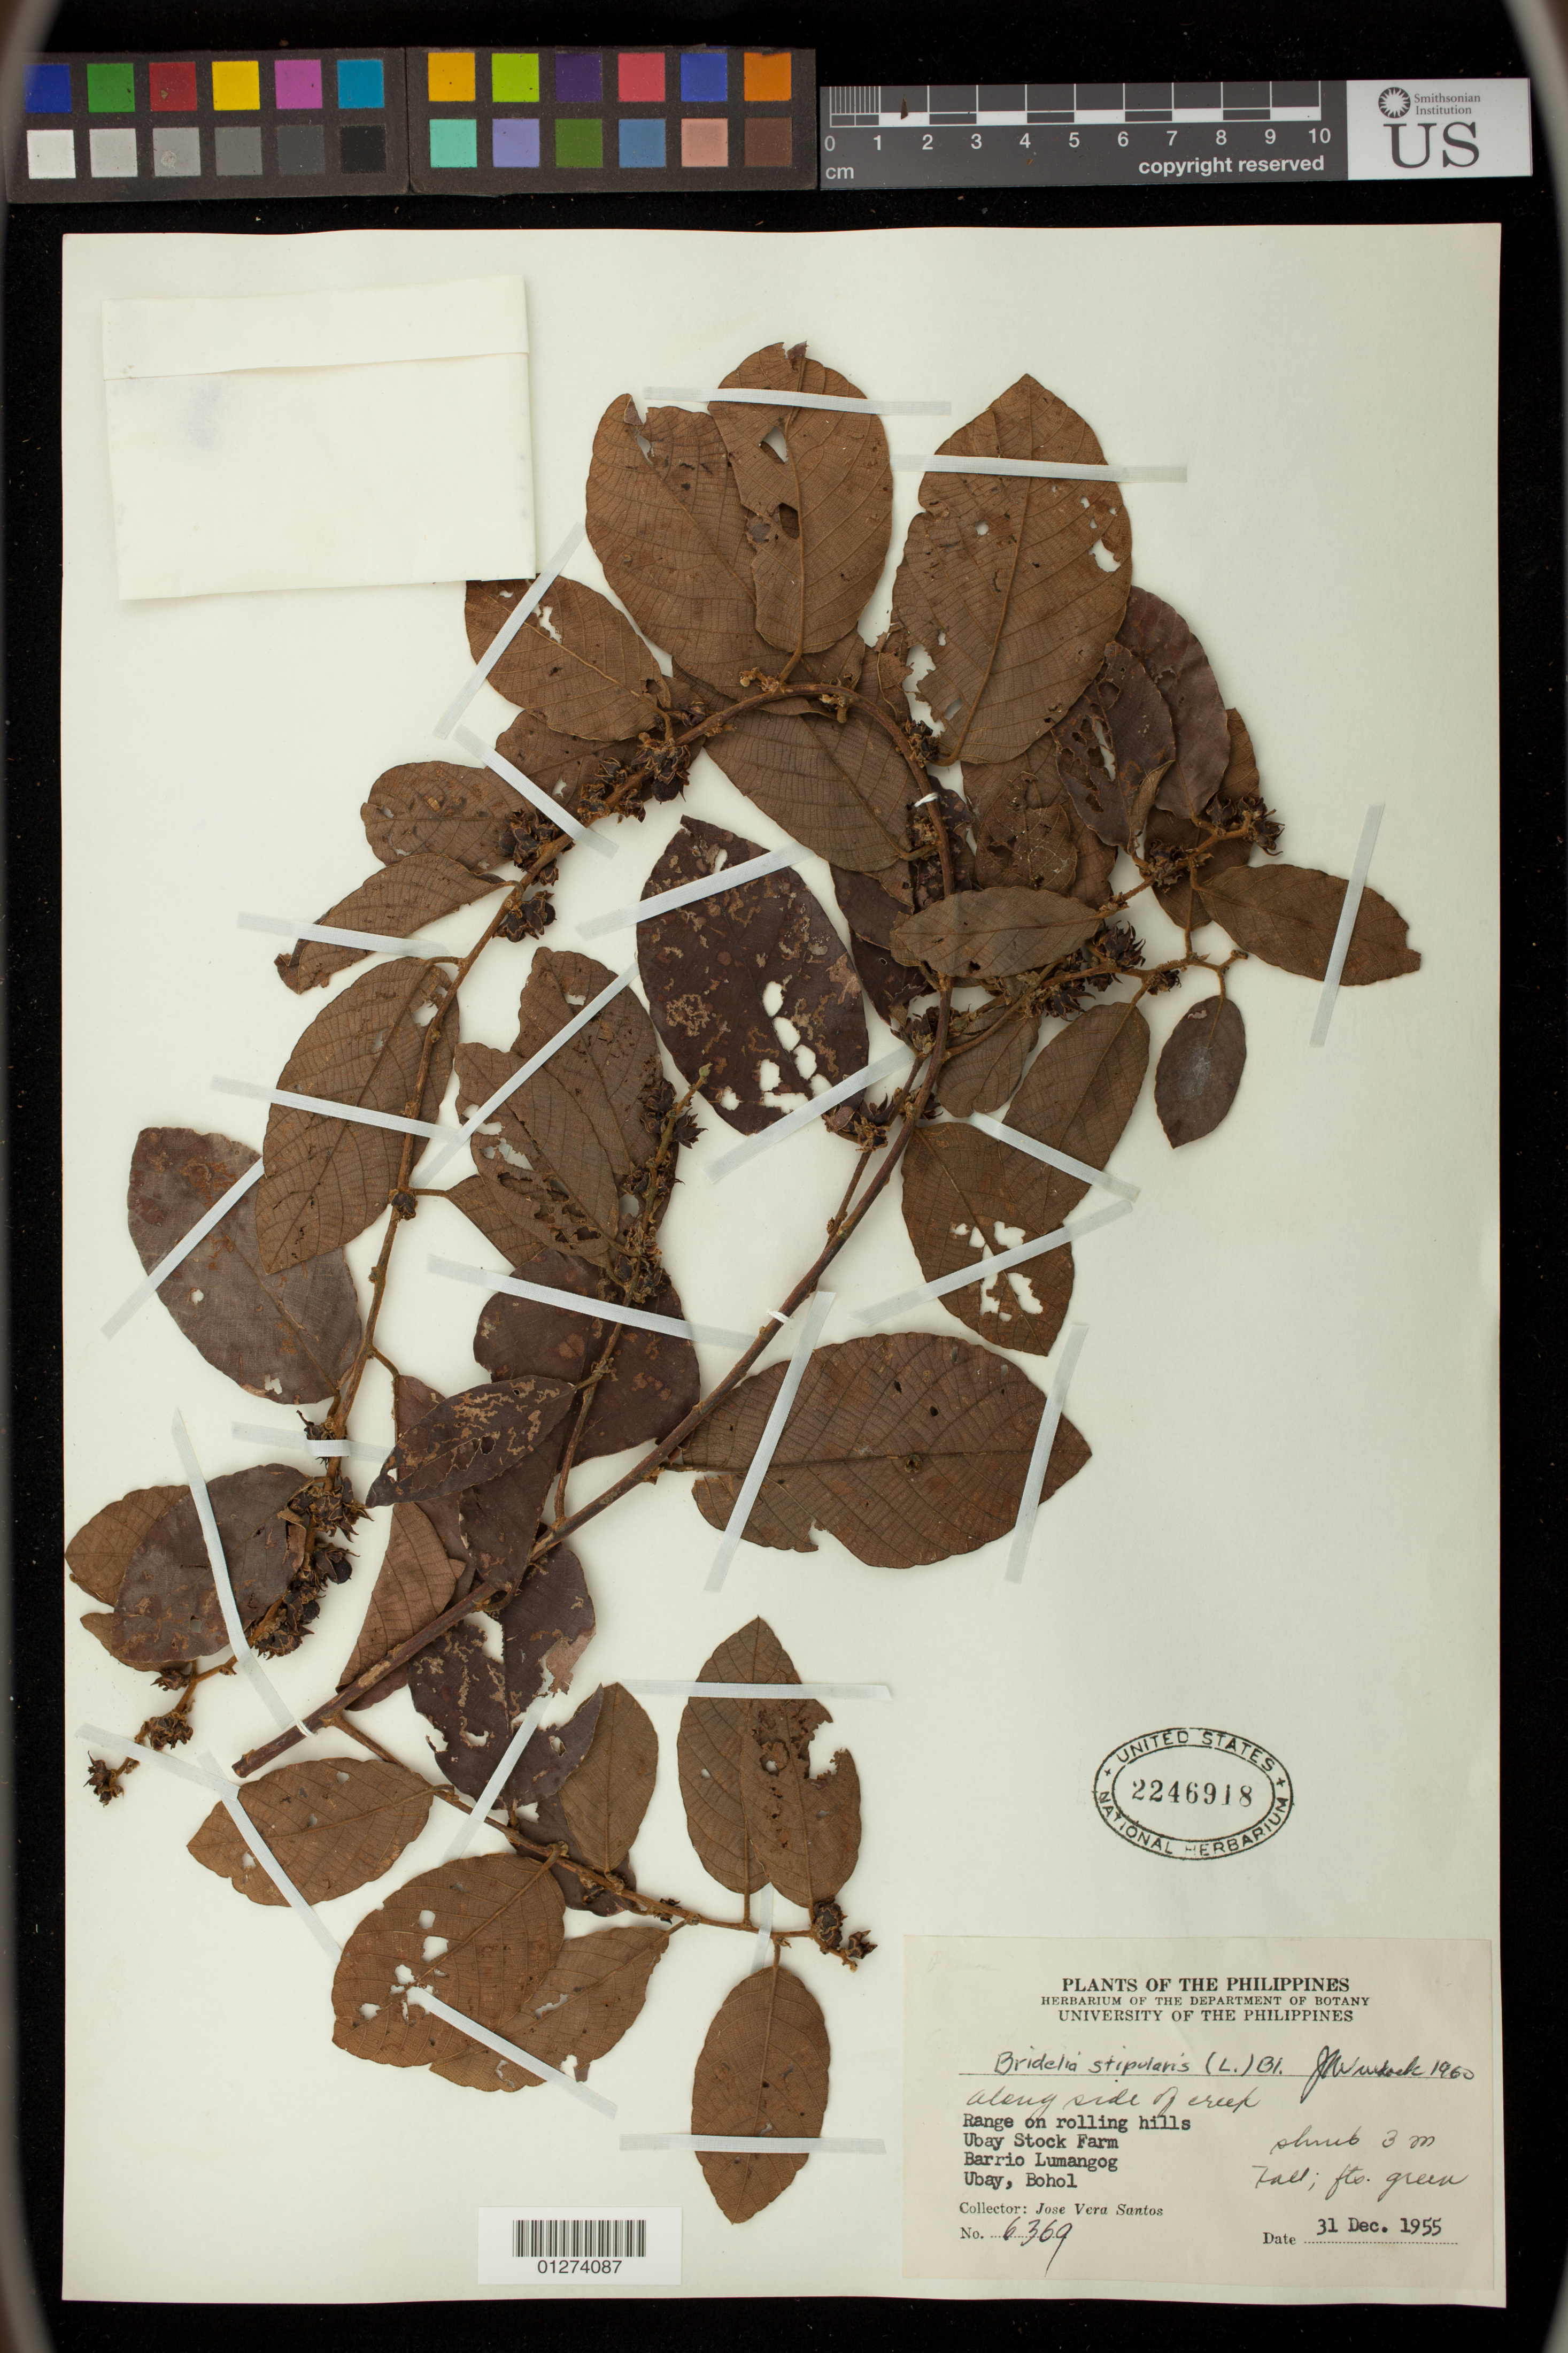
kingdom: Plantae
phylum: Tracheophyta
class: Magnoliopsida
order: Malpighiales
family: Phyllanthaceae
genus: Bridelia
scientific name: Bridelia stipularis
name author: (L.) Blume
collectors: J. V. Santos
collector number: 6369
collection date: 1955-12-31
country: Philippines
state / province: Central Visayas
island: Bohol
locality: Ubay Stock Farm. Barrio Lumangog. Ubay, Bohol.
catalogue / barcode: US 2246918